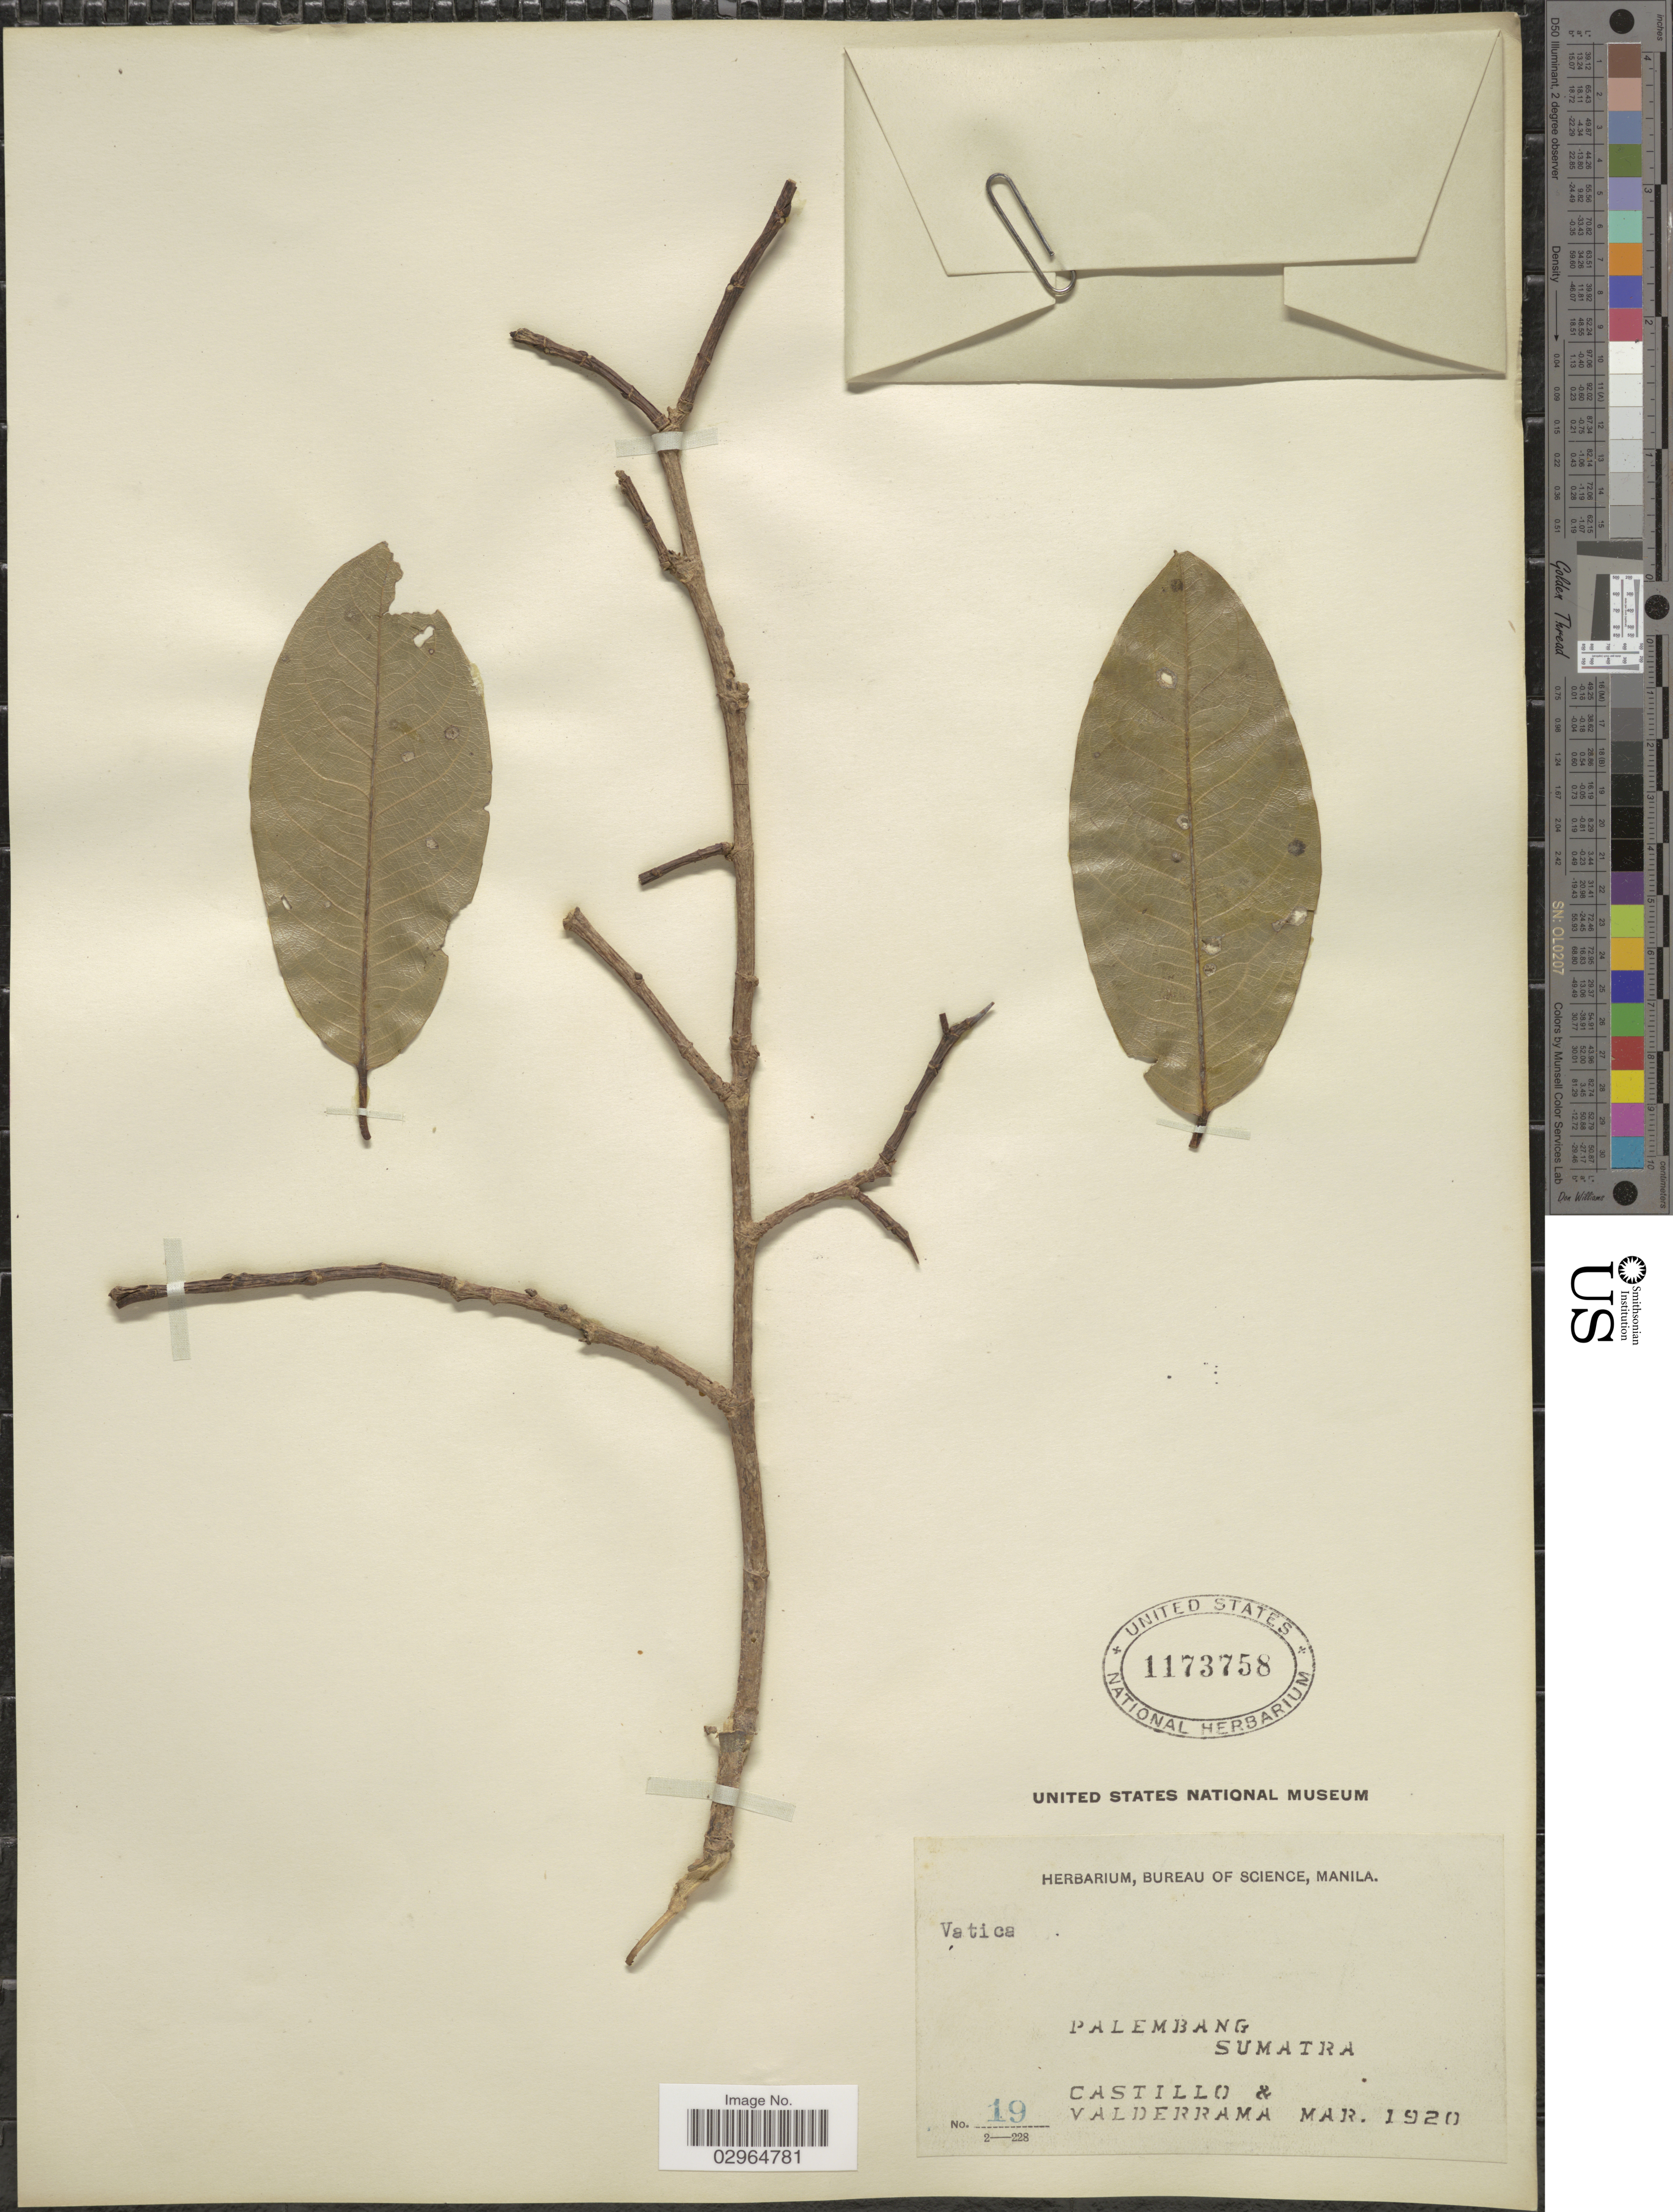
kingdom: Plantae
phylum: Tracheophyta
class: Magnoliopsida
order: Malvales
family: Dipterocarpaceae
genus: Vatica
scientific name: Vatica sp.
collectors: Castillo, -- & -. Valderrama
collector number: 19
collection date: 1920-03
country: Indonesia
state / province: Sumatra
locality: Palembang.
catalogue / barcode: US 1173758